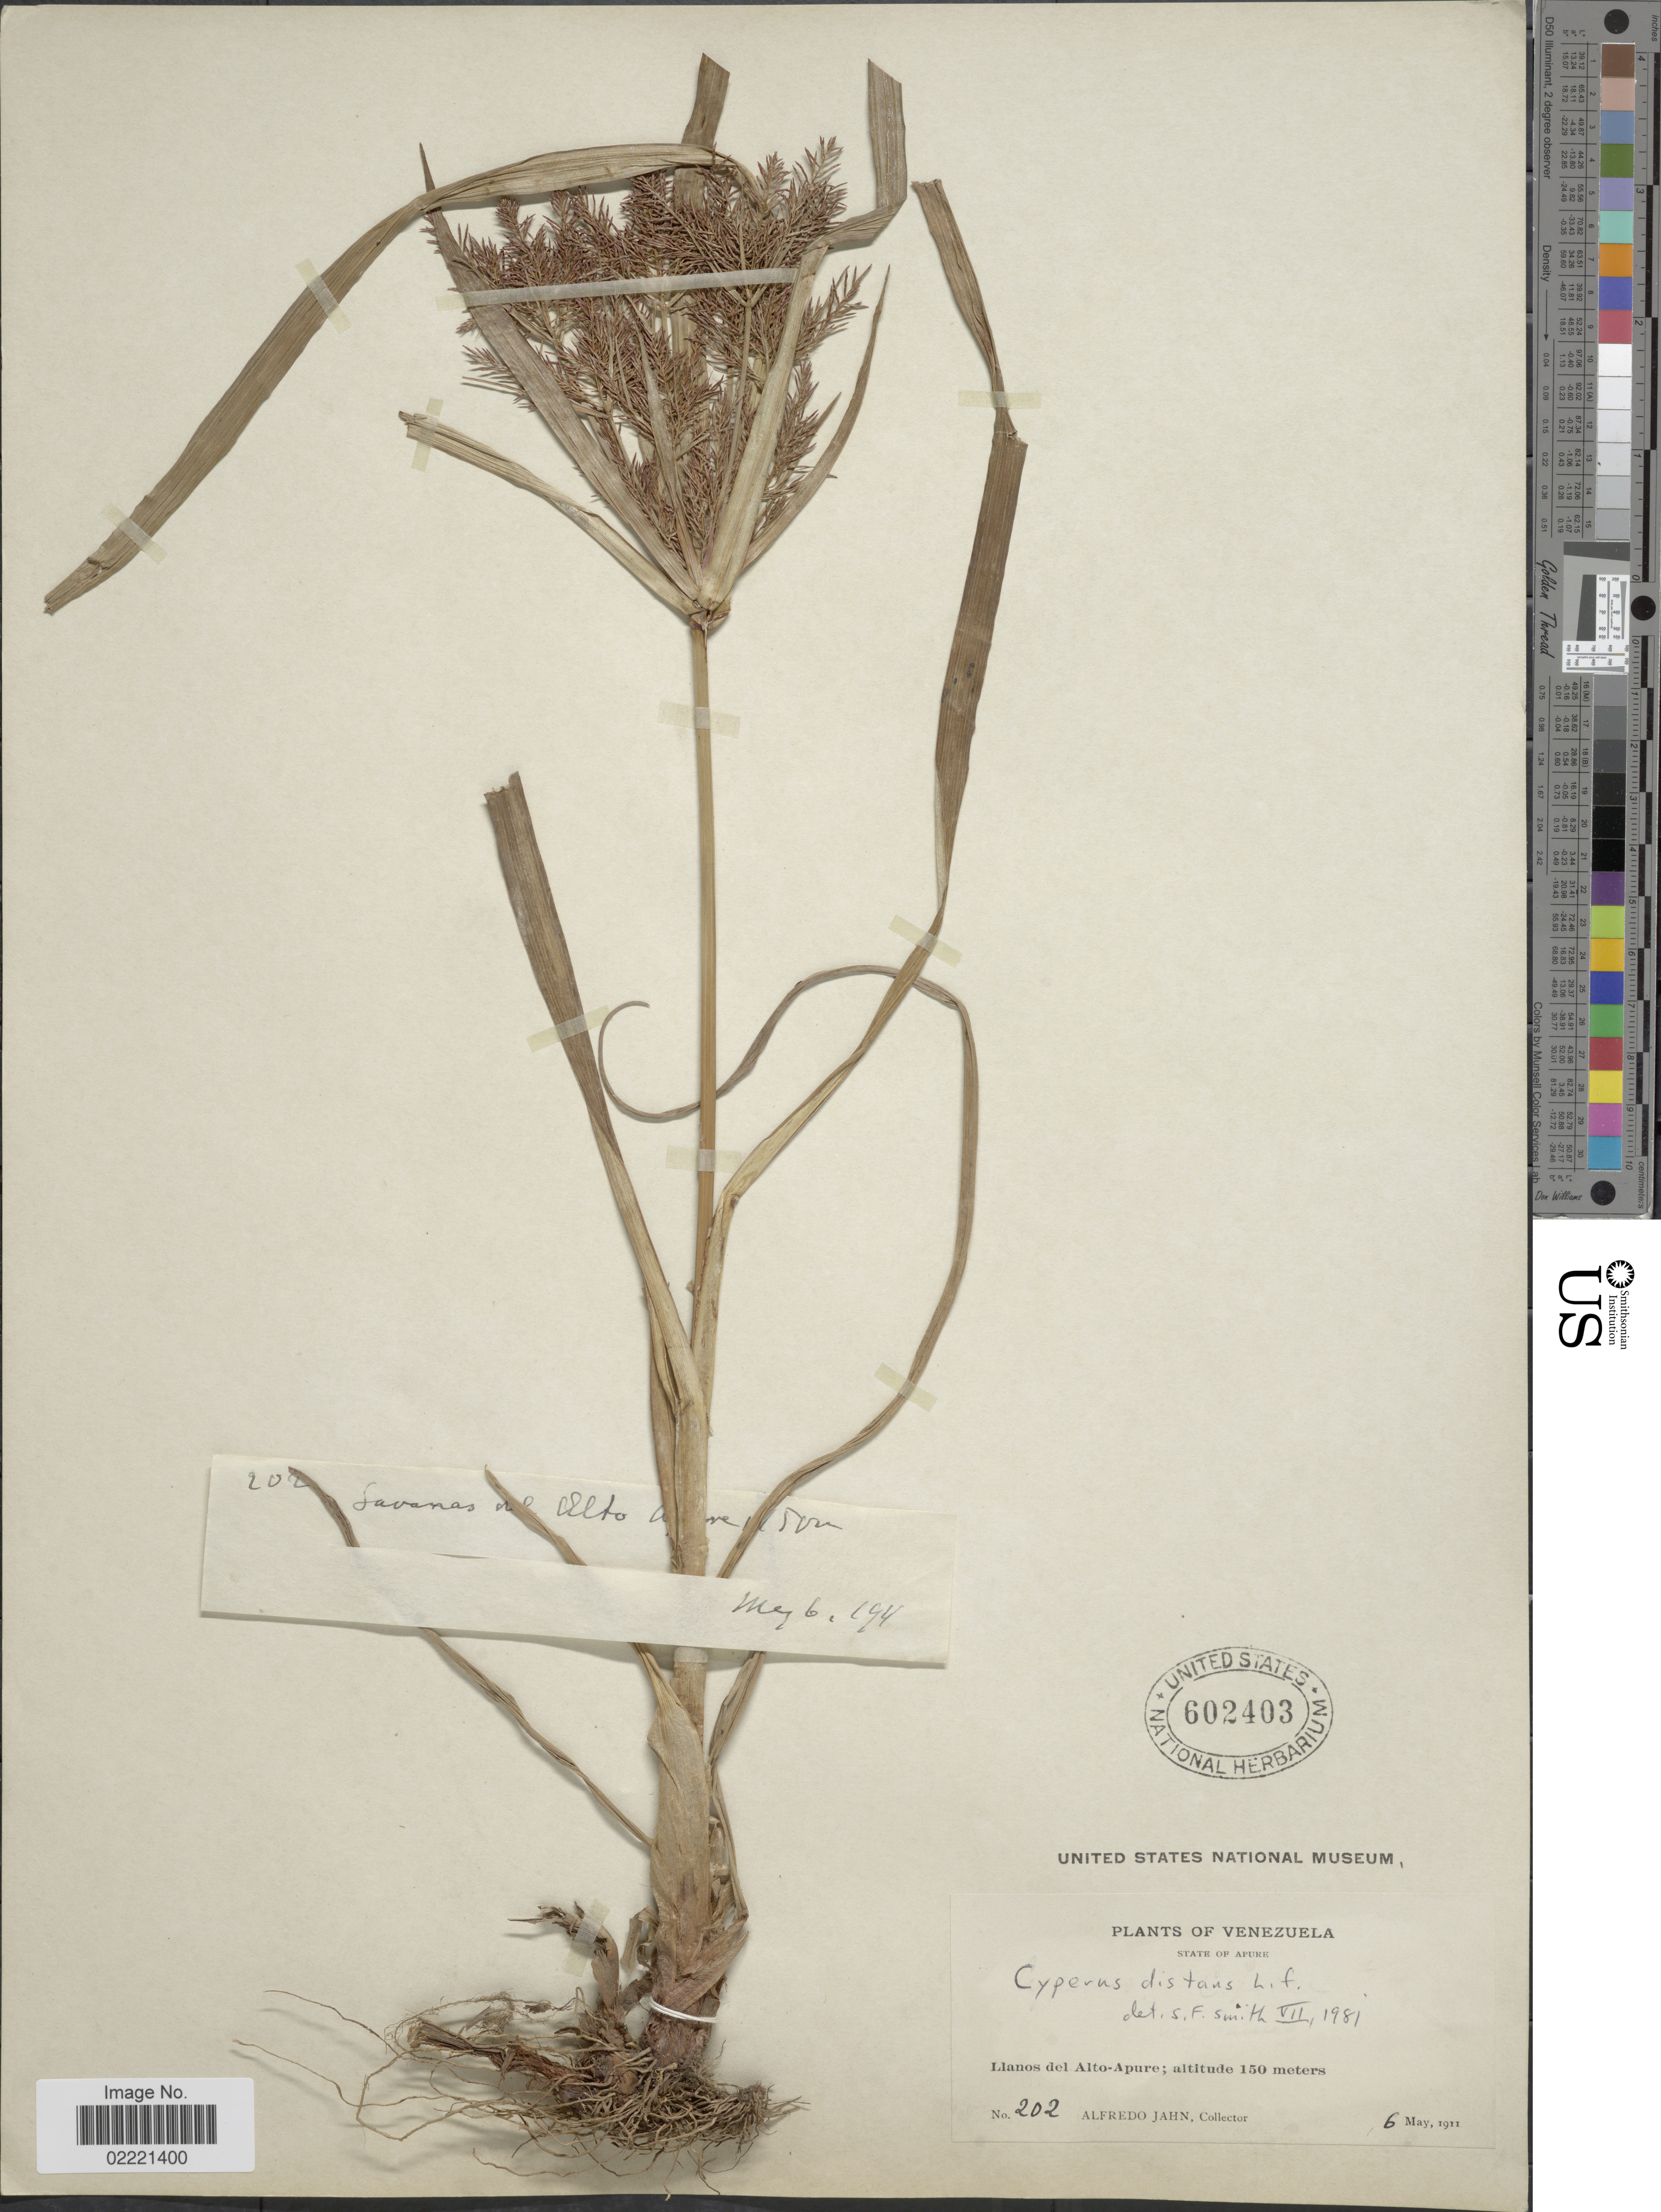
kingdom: Plantae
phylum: Tracheophyta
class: Liliopsida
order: Poales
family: Cyperaceae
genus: Cyperus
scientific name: Cyperus distans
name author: L. f.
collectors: A. Jahn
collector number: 202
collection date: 1911-05-06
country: Venezuela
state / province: Apure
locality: Llanos del Alto-Apure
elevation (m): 150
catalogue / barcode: US 602403